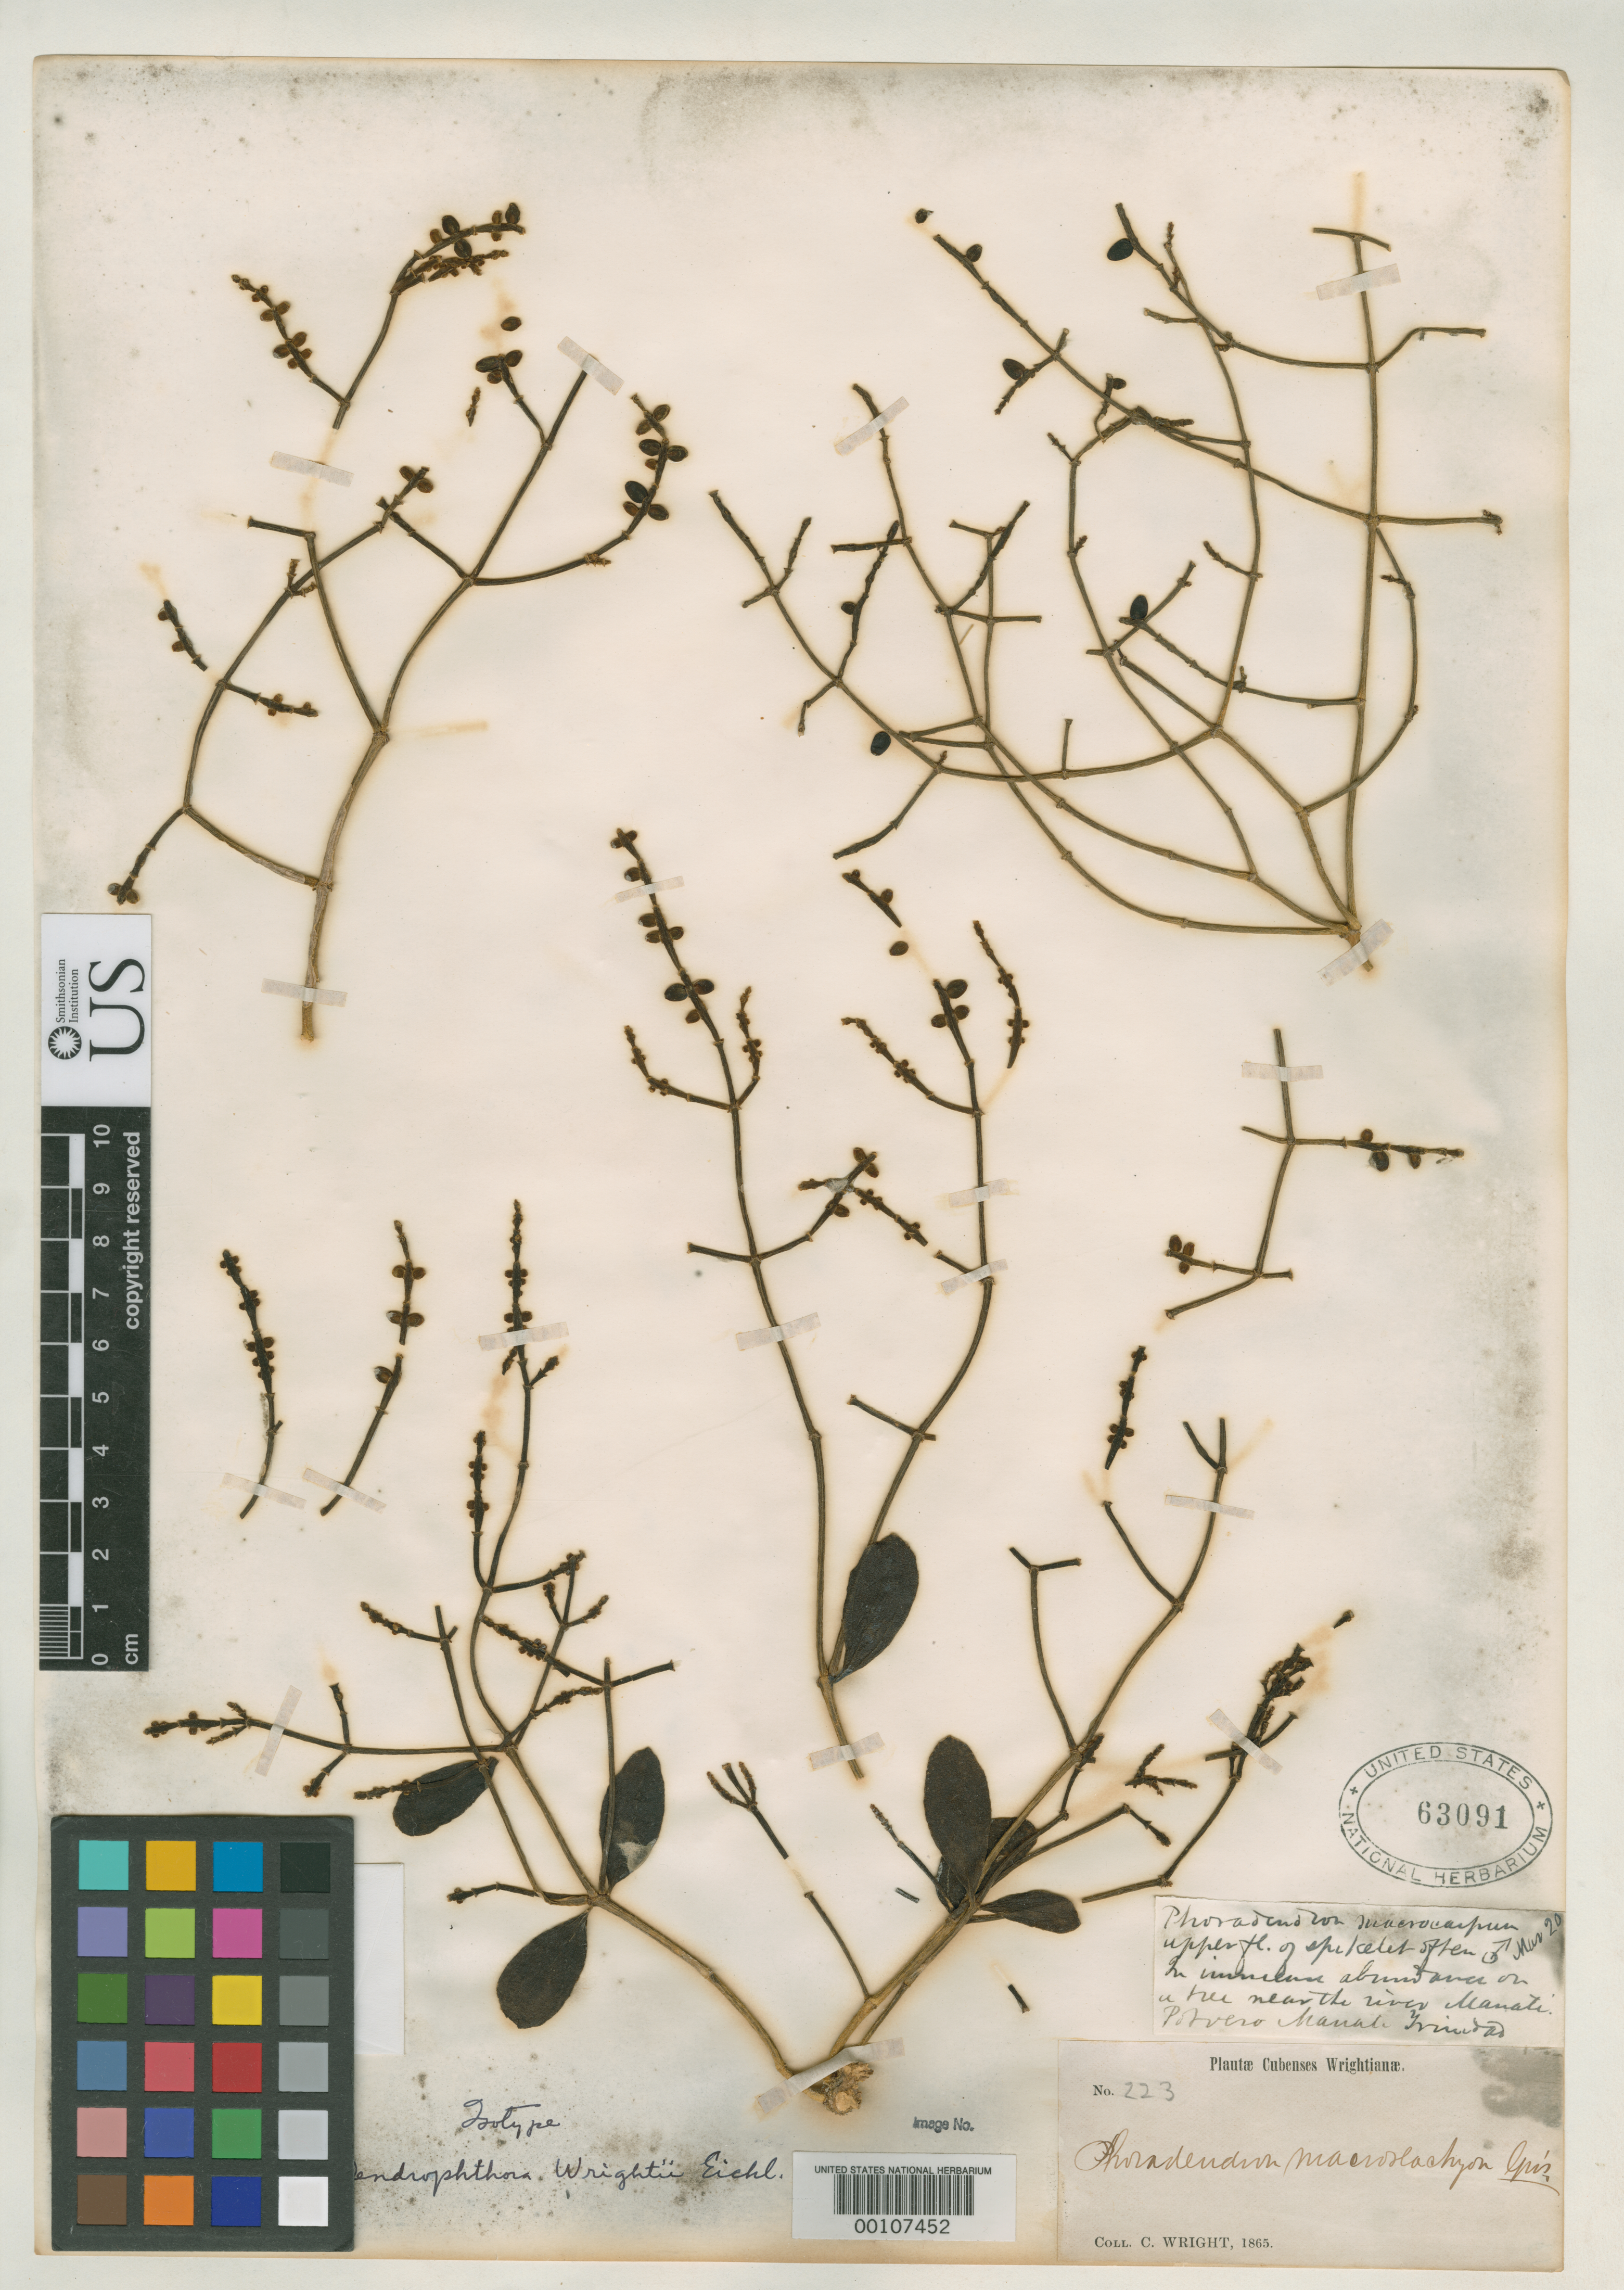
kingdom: Plantae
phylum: Tracheophyta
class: Magnoliopsida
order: Santalales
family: Viscaceae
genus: Dendrophthora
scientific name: Dendrophthora wrightii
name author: Eichler in Mart.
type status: Isotype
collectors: C. Wright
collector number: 223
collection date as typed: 1865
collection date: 1865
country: Cuba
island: Greater Antilles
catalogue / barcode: US 63091